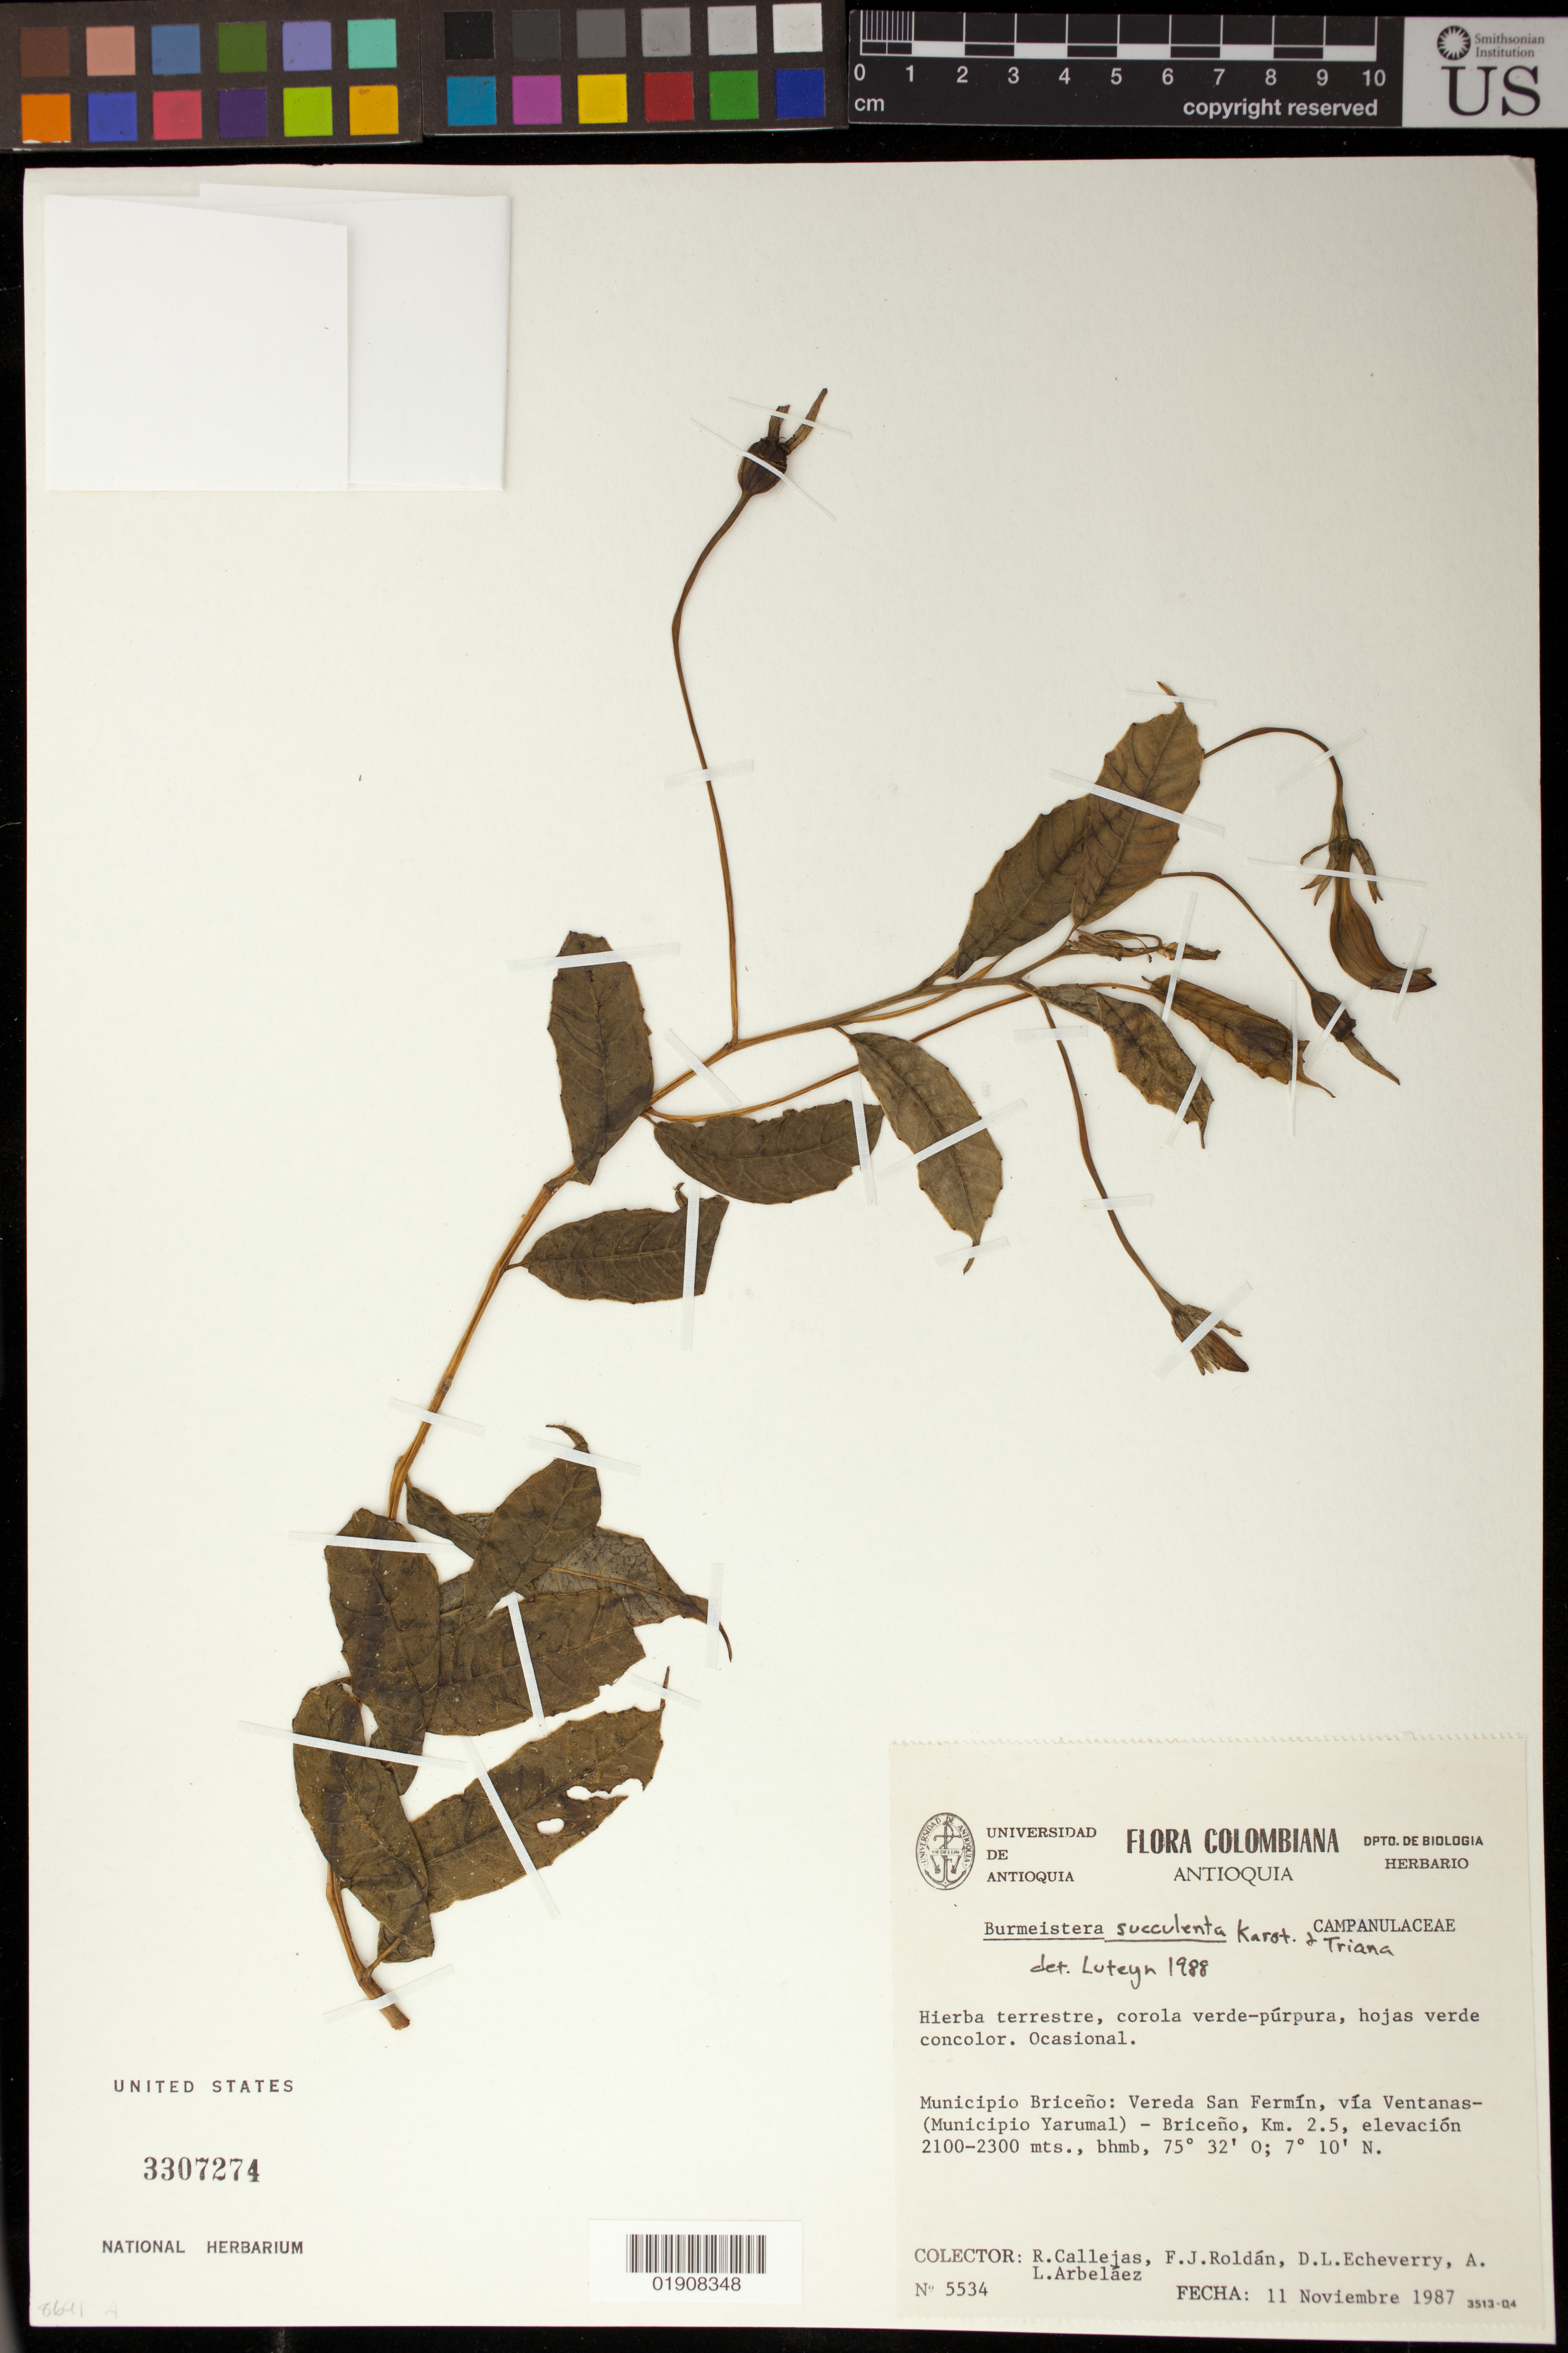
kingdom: Plantae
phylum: Tracheophyta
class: Magnoliopsida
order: Asterales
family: Campanulaceae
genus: Burmeistera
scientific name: Burmeistera succulenta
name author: H. Karst. & Triana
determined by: Luteyn, J. L.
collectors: R. Callejas, F. J. Roldán, D. Echeverry & A. Arbelaez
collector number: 5534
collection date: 1987-11-11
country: Colombia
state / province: Antioquia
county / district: Briceno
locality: Vereda San Fermin, via Ventanas- (Municipio Yarumal) - Briceno, Km. 2.5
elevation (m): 2100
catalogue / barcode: US 3307274